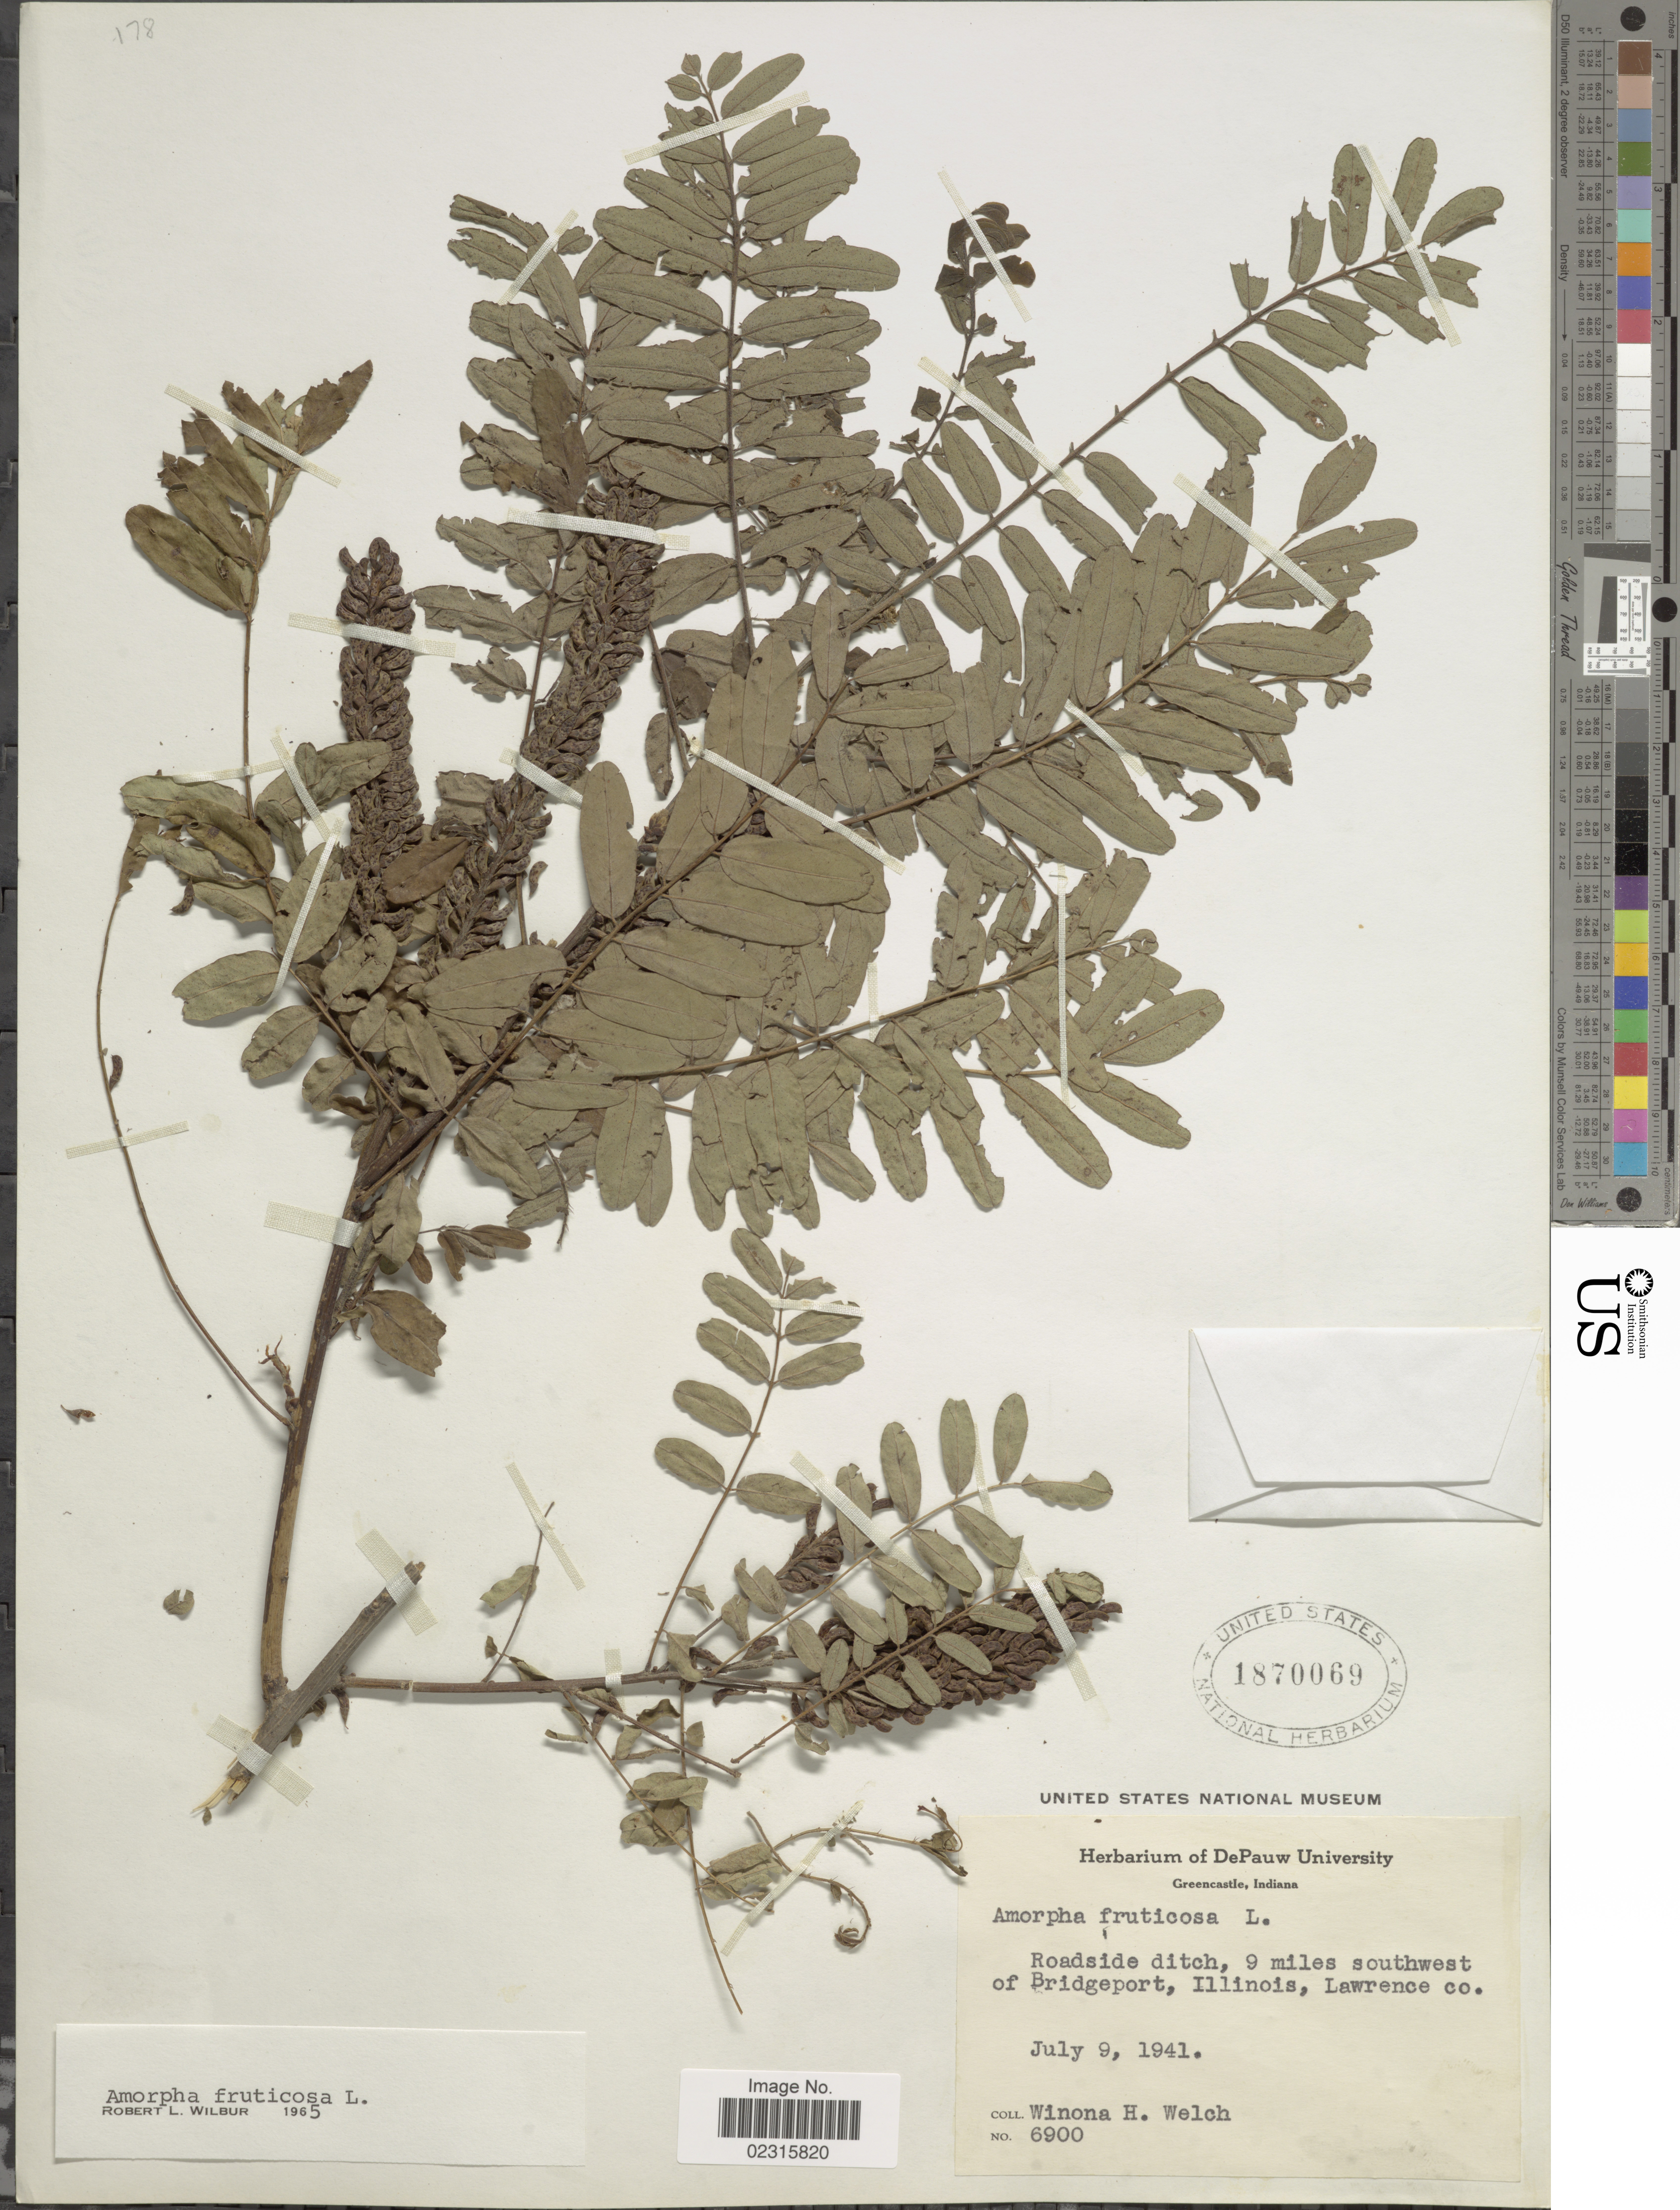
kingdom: Plantae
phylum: Tracheophyta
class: Magnoliopsida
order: Fabales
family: Fabaceae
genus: Amorpha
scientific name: Amorpha fruticosa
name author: L.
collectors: W. H. Welch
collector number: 6900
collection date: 1941-07-09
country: United States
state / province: Illinois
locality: Roadside ditch, 9 miles southwest of Bridgeport, Lawrence Co.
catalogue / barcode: US 1870069